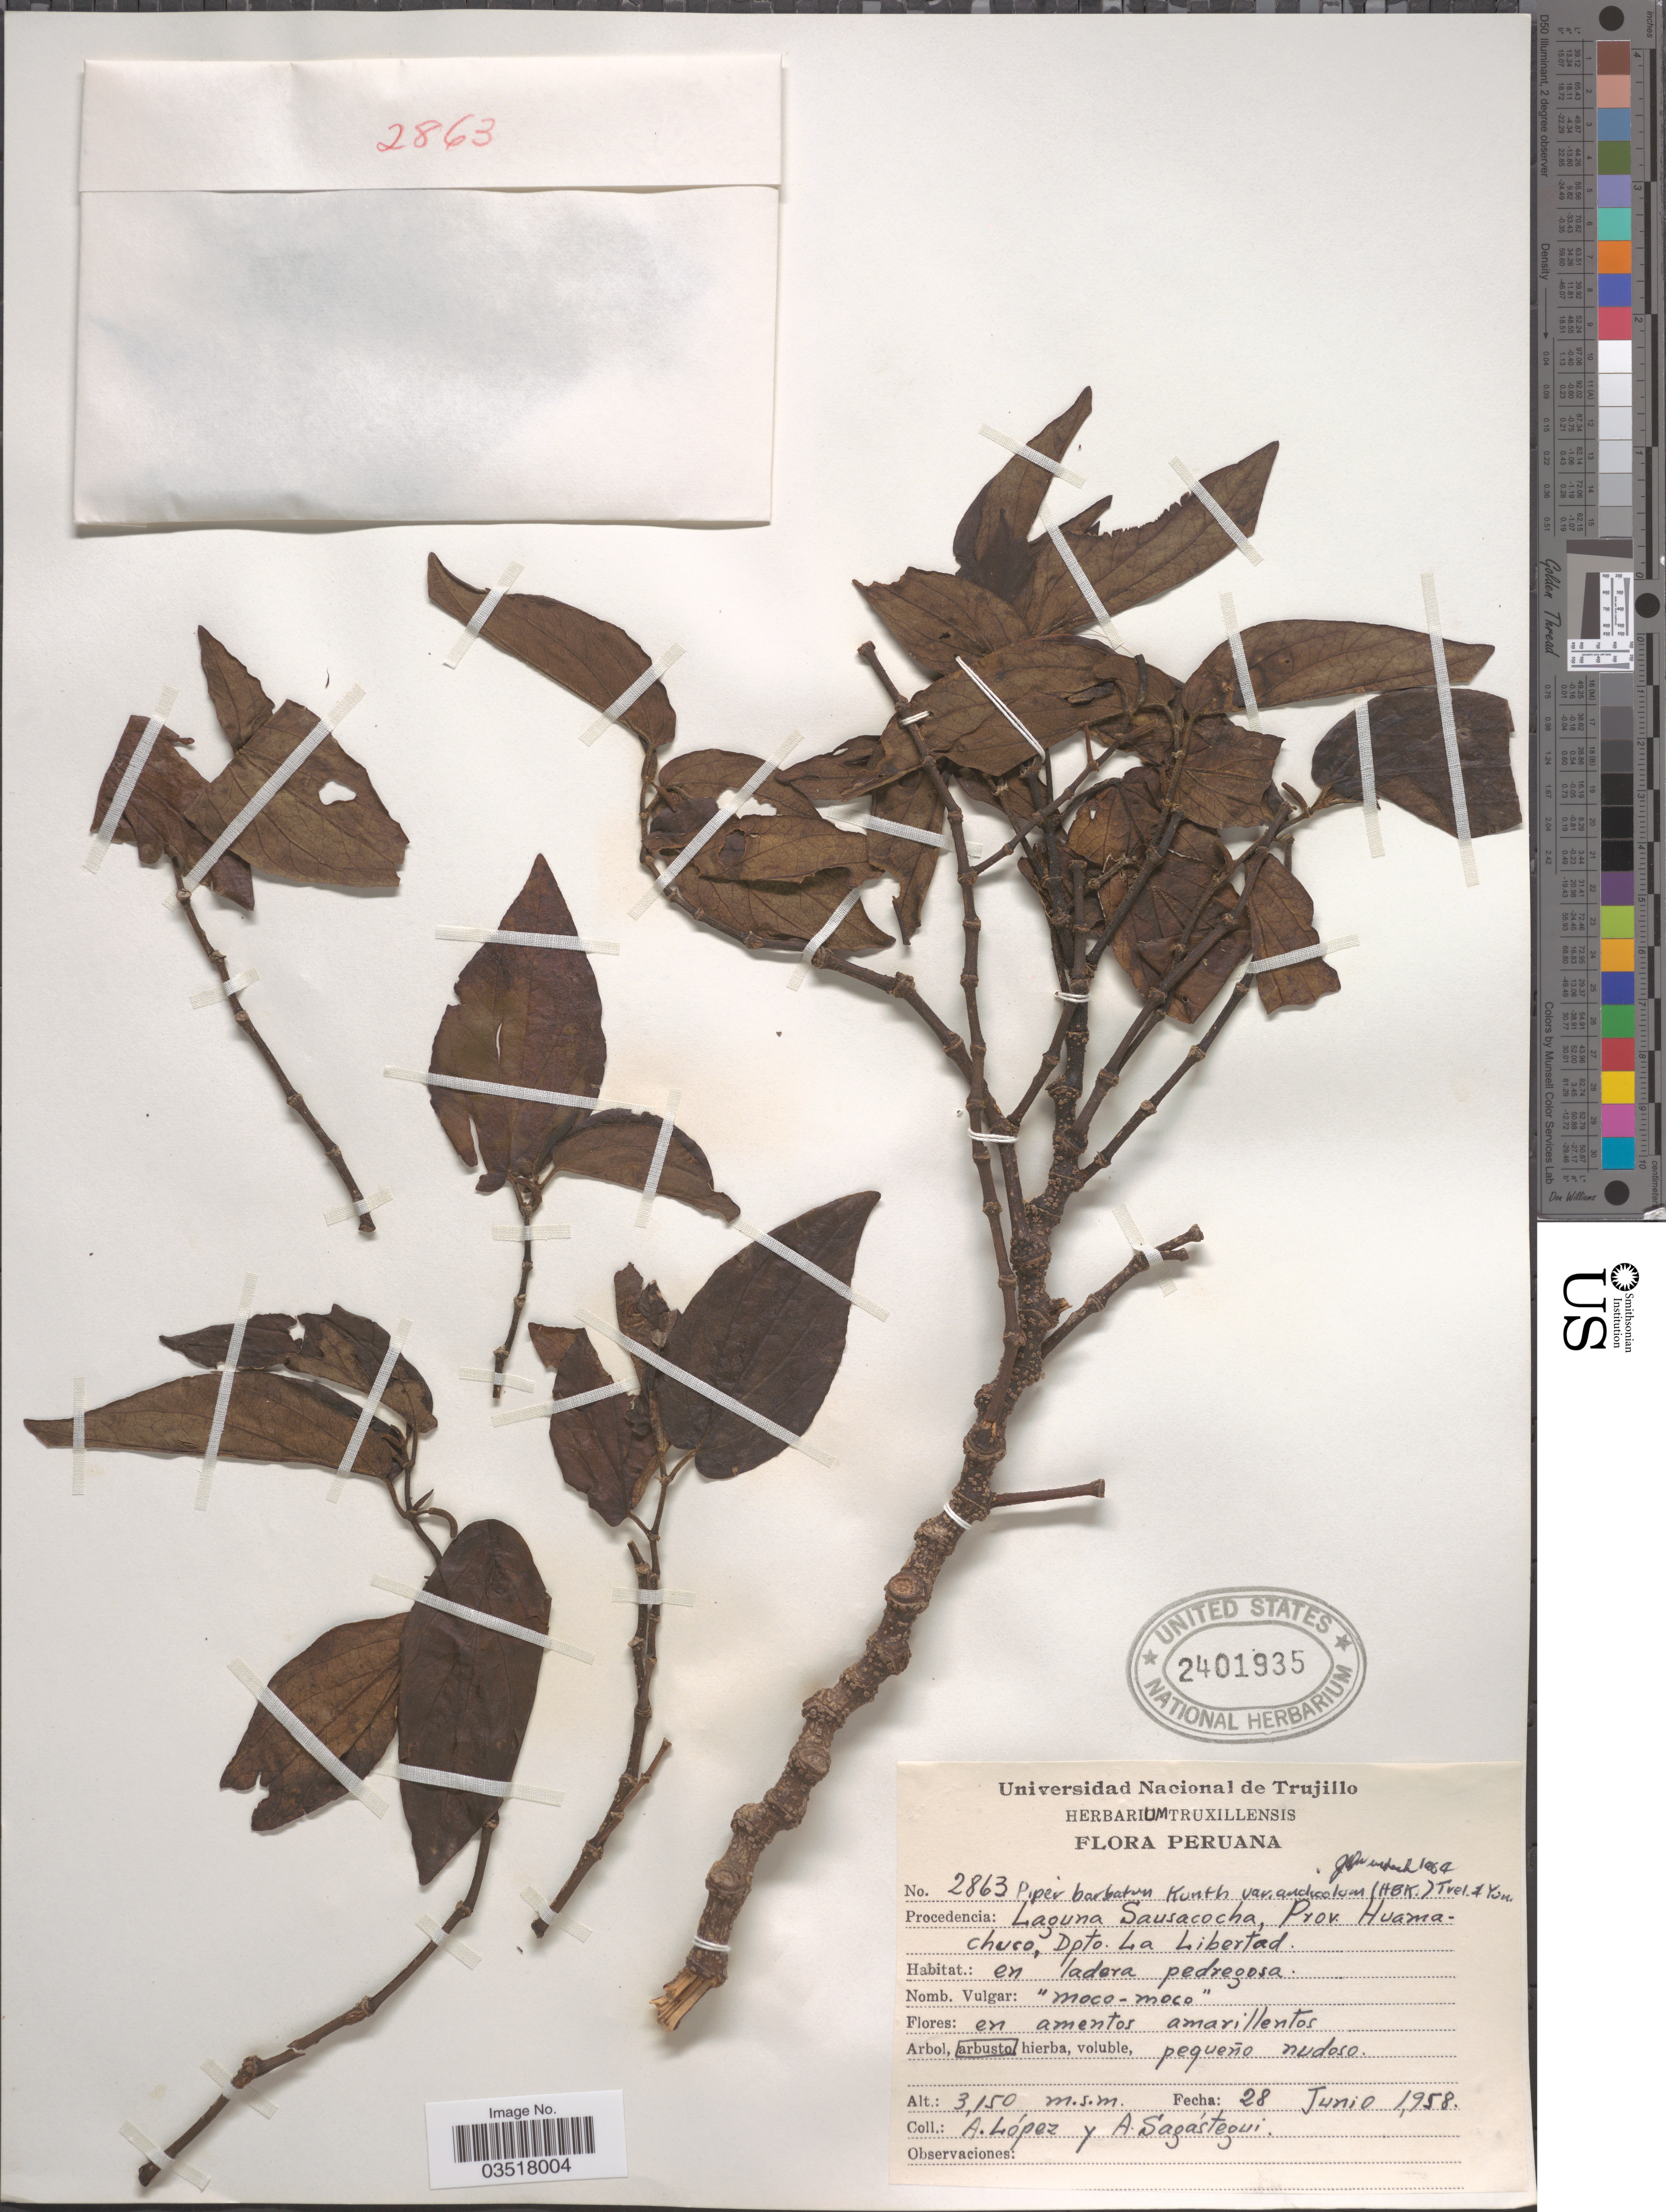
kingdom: Plantae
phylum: Tracheophyta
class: Magnoliopsida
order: Piperales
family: Piperaceae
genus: Piper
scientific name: Piper barbatum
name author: C. DC.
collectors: A. López & A. Sagastegui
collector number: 2863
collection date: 1958-06-28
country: Peru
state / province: La Libertad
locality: Laguna Sausacocha, Prov. Huamachuco, Dpto. La Libertad.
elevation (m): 150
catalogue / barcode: US 2401935